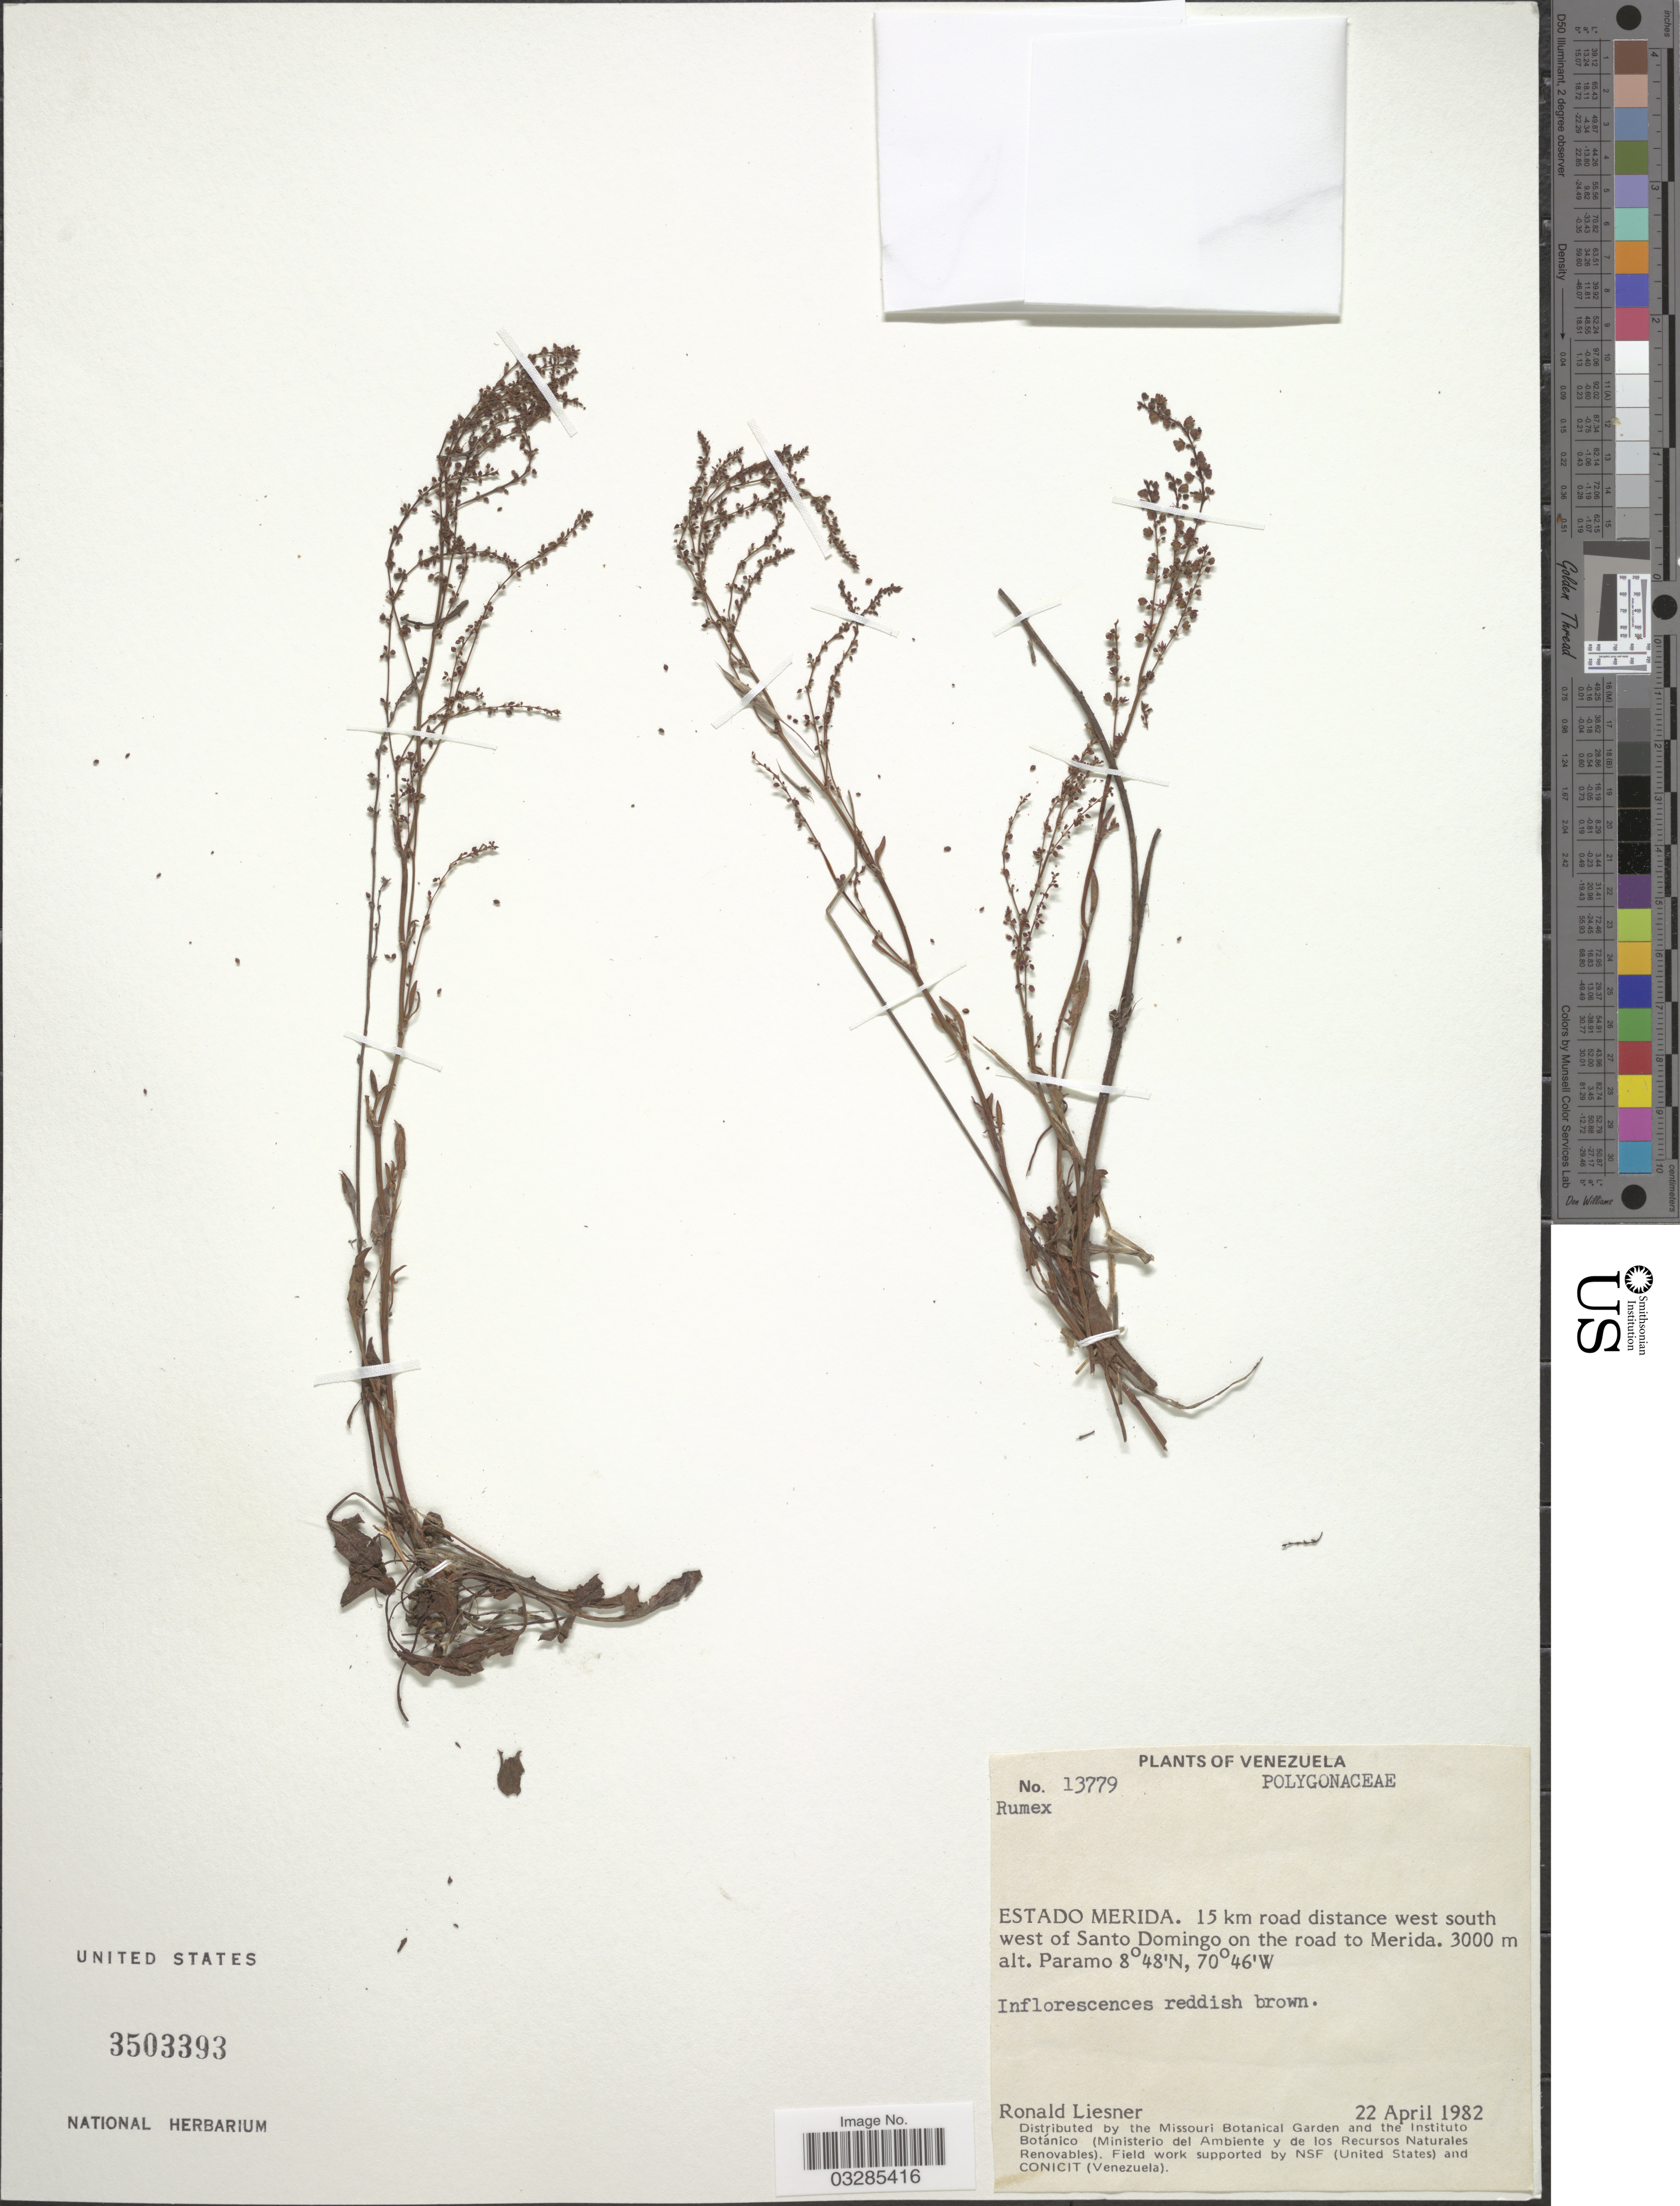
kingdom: Plantae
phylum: Tracheophyta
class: Magnoliopsida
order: Caryophyllales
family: Polygonaceae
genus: Rumex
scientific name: Rumex sp.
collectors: R. L. Liesner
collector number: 13779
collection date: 1982-04-22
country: Venezuela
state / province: Mérida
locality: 15 km road distance west south west of Santo Domingo on the road to Merida. Paramo.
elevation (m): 3000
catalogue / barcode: US 3503393